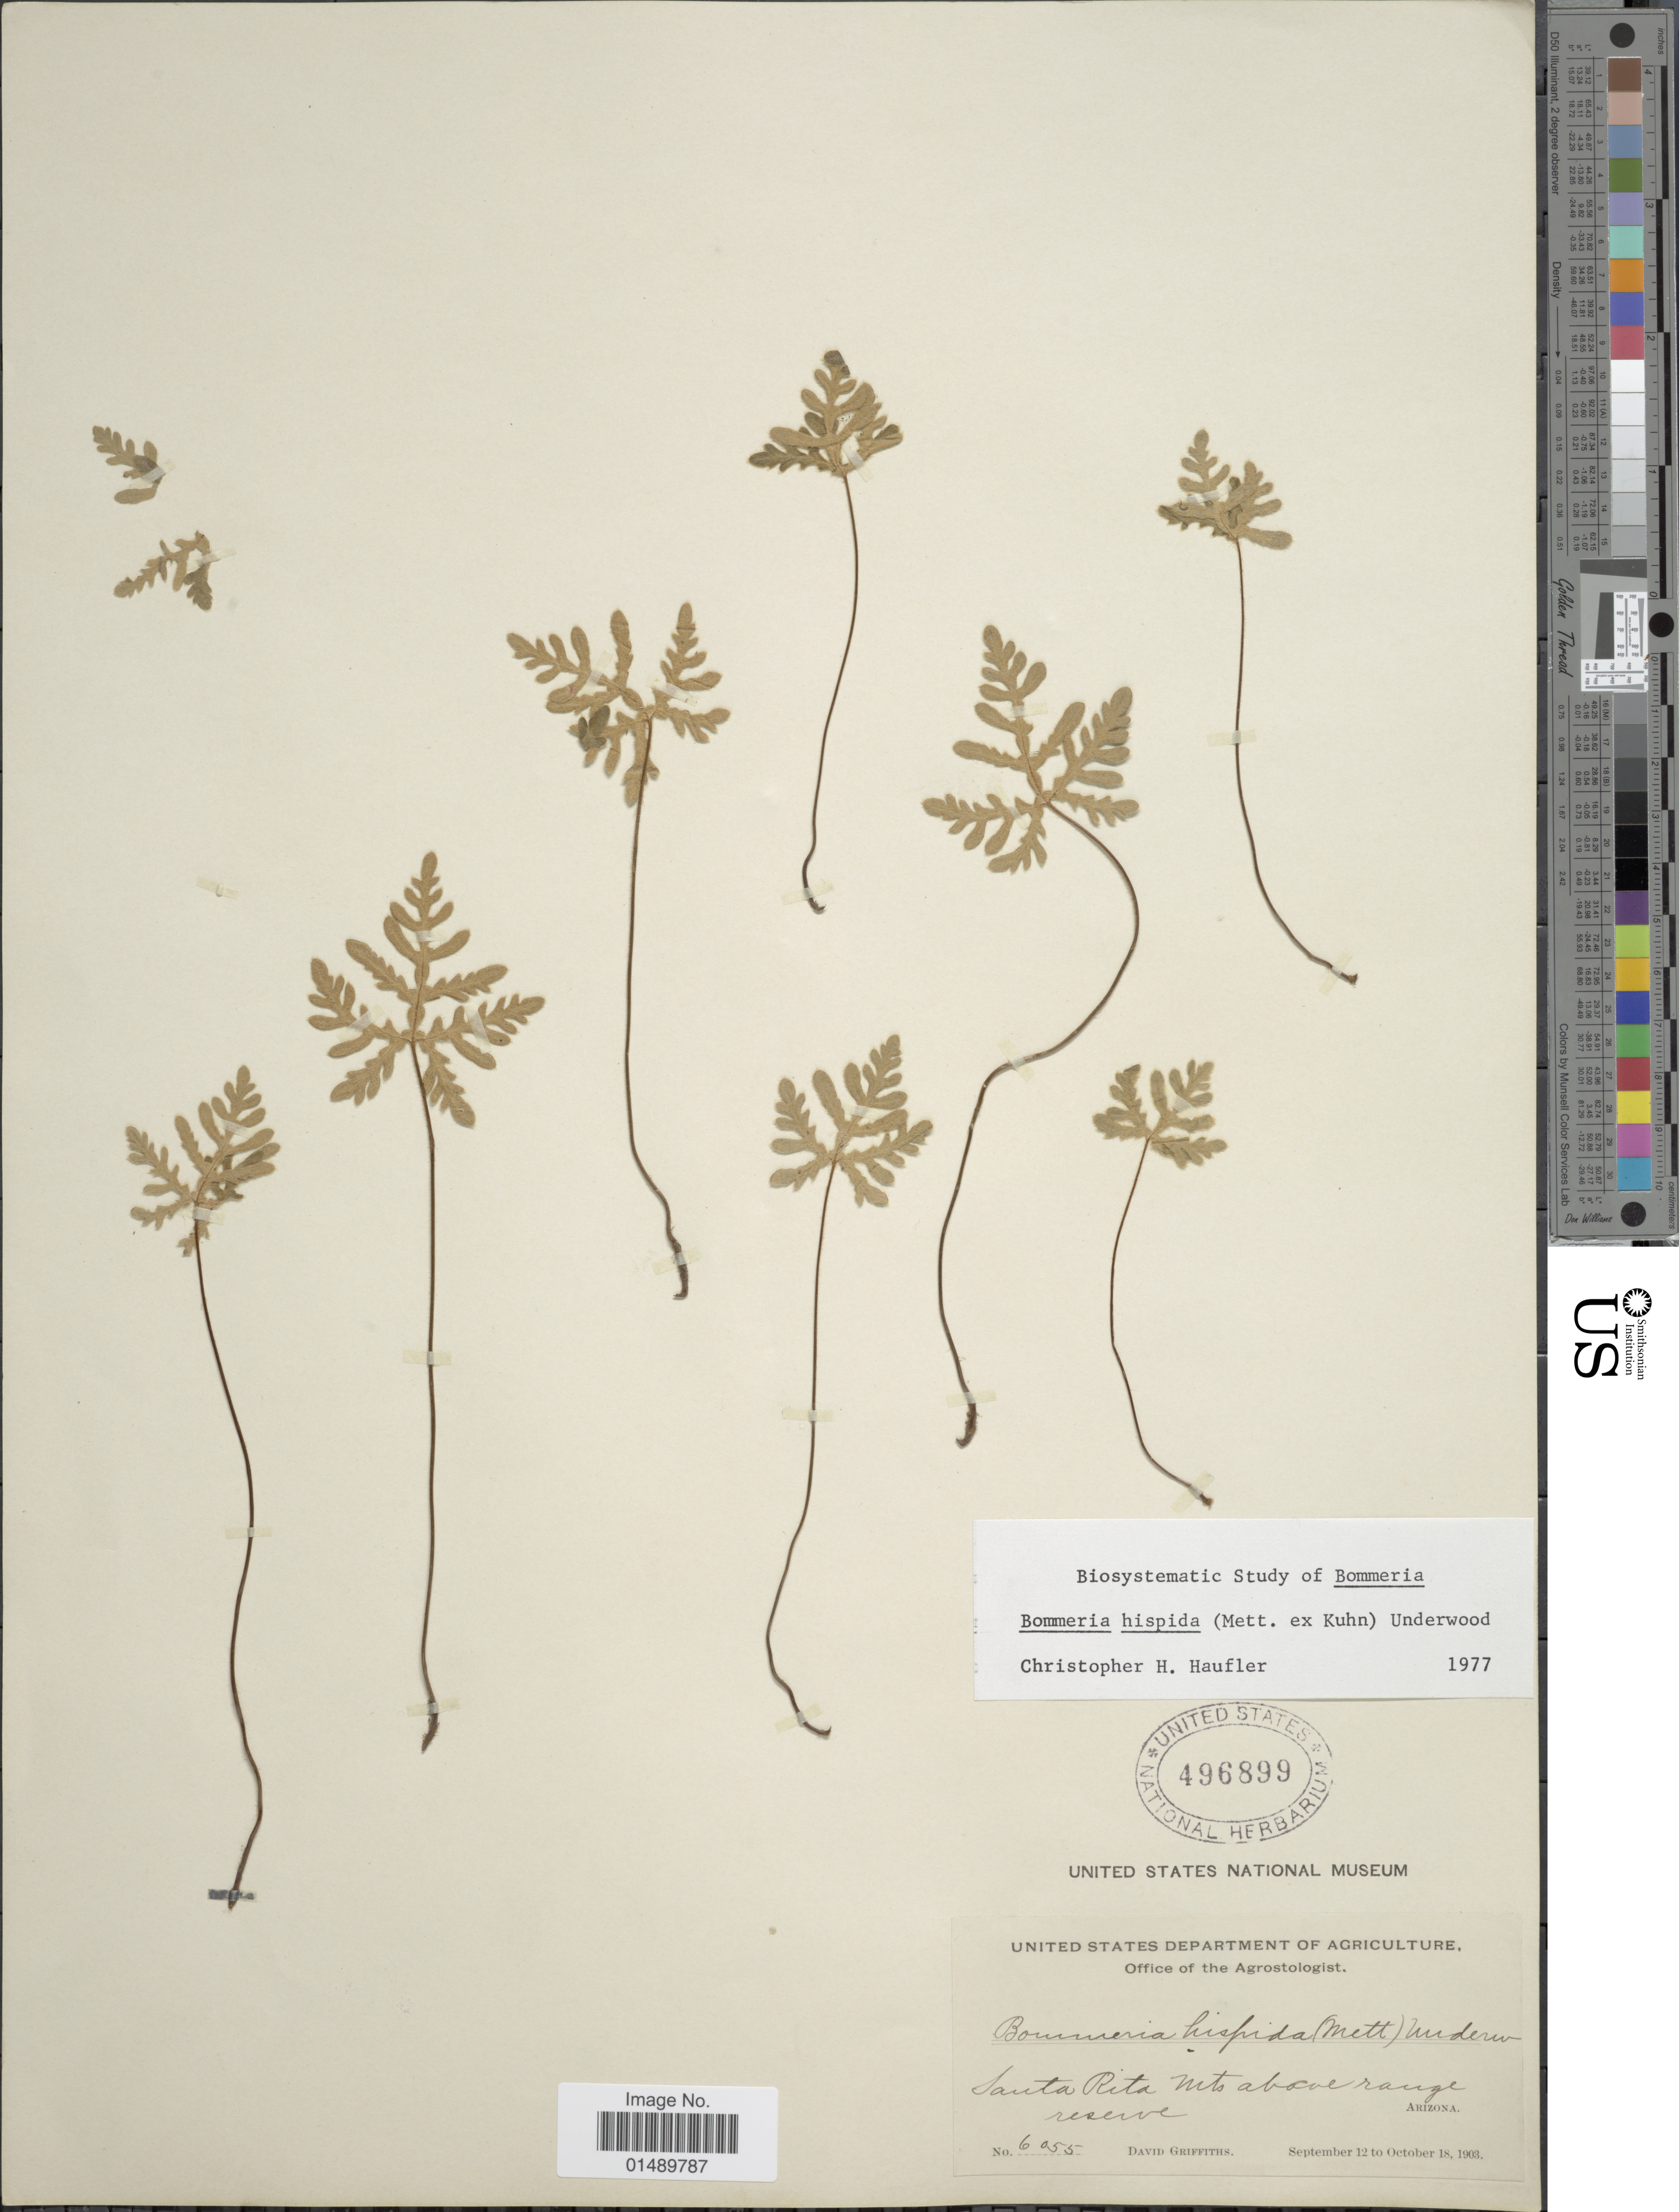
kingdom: Plantae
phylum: Tracheophyta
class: Polypodiopsida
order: Polypodiales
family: Pteridaceae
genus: Bommeria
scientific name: Bommeria hispida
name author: (Mett. ex Kuhn) Underw.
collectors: D. Griffiths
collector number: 6055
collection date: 1903-09-12/1903-10-18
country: United States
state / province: Arizona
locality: Arizona, Santa Rita Mts above range reserve.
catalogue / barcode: US 496899